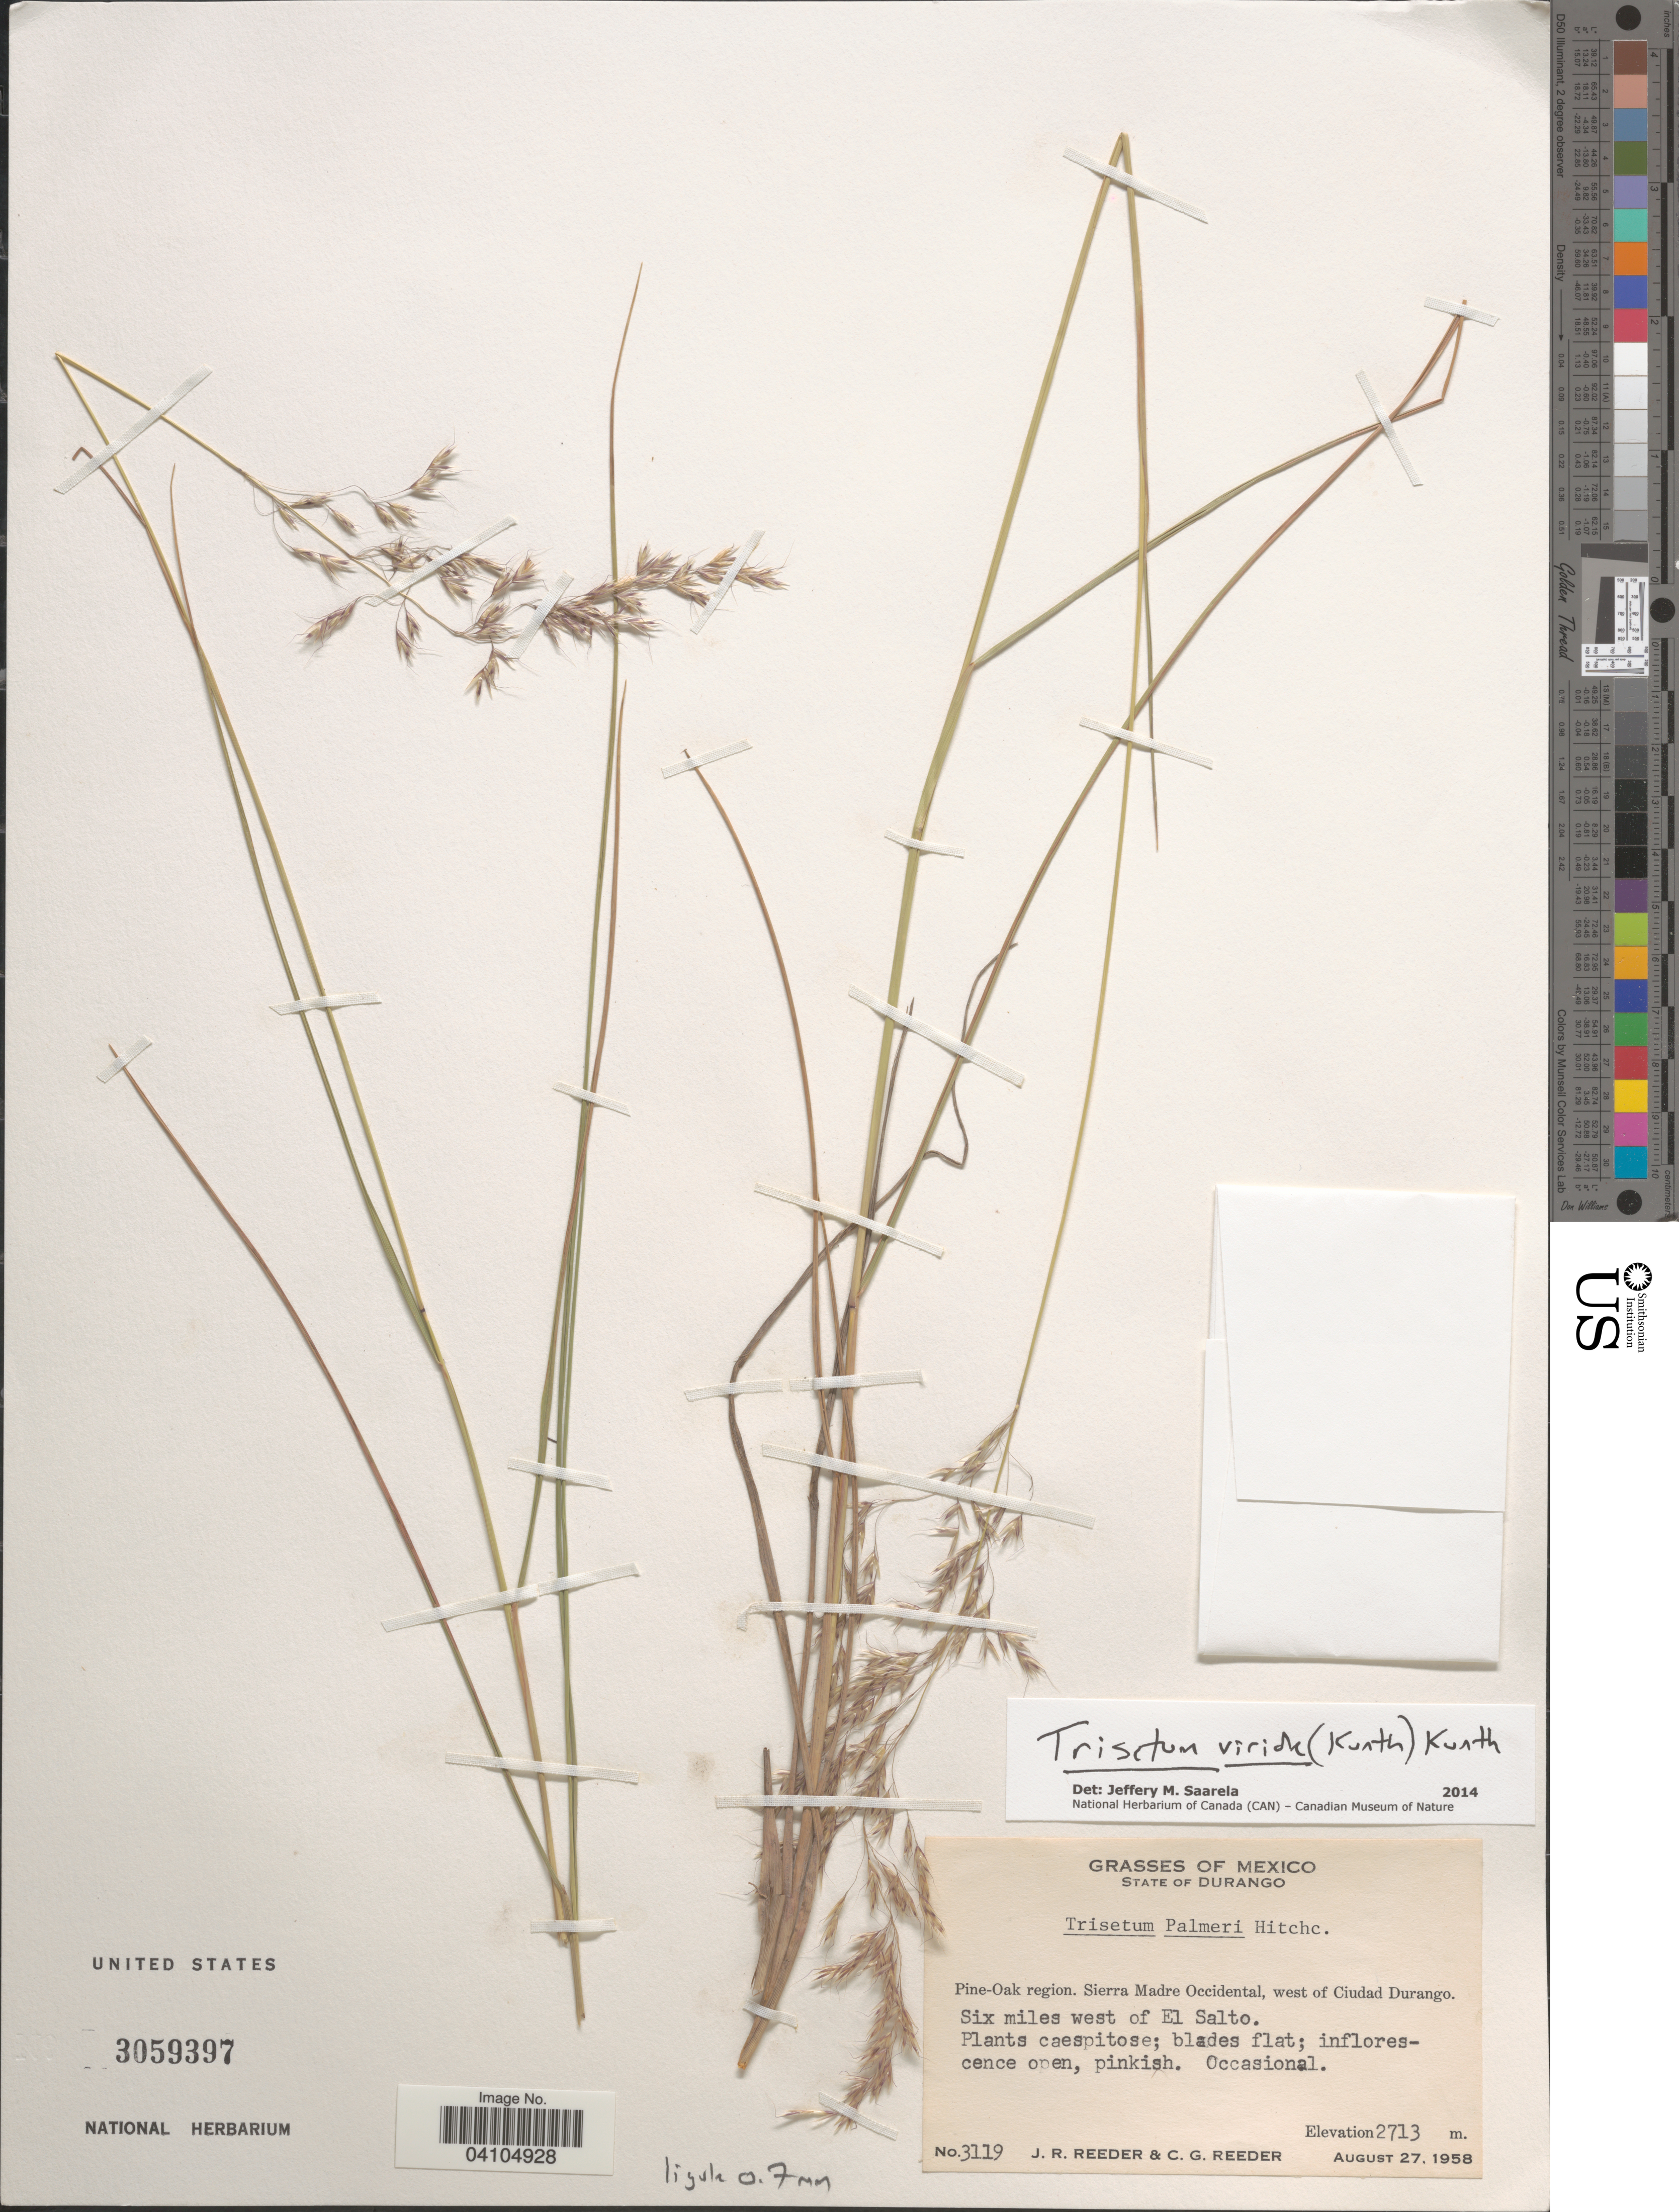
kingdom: Plantae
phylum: Tracheophyta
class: Liliopsida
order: Poales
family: Poaceae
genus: Peyritschia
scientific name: Peyritschia viridis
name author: (Kunth) P.M. Peterson et al.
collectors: J. R. Reeder & C. G. Reeder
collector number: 3119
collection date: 1958-08-27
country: Mexico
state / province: Durango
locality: Sierra Madre Occidental, west of Ciudad Durango. Six miles west of El Salto.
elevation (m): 2713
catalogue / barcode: US 3059397